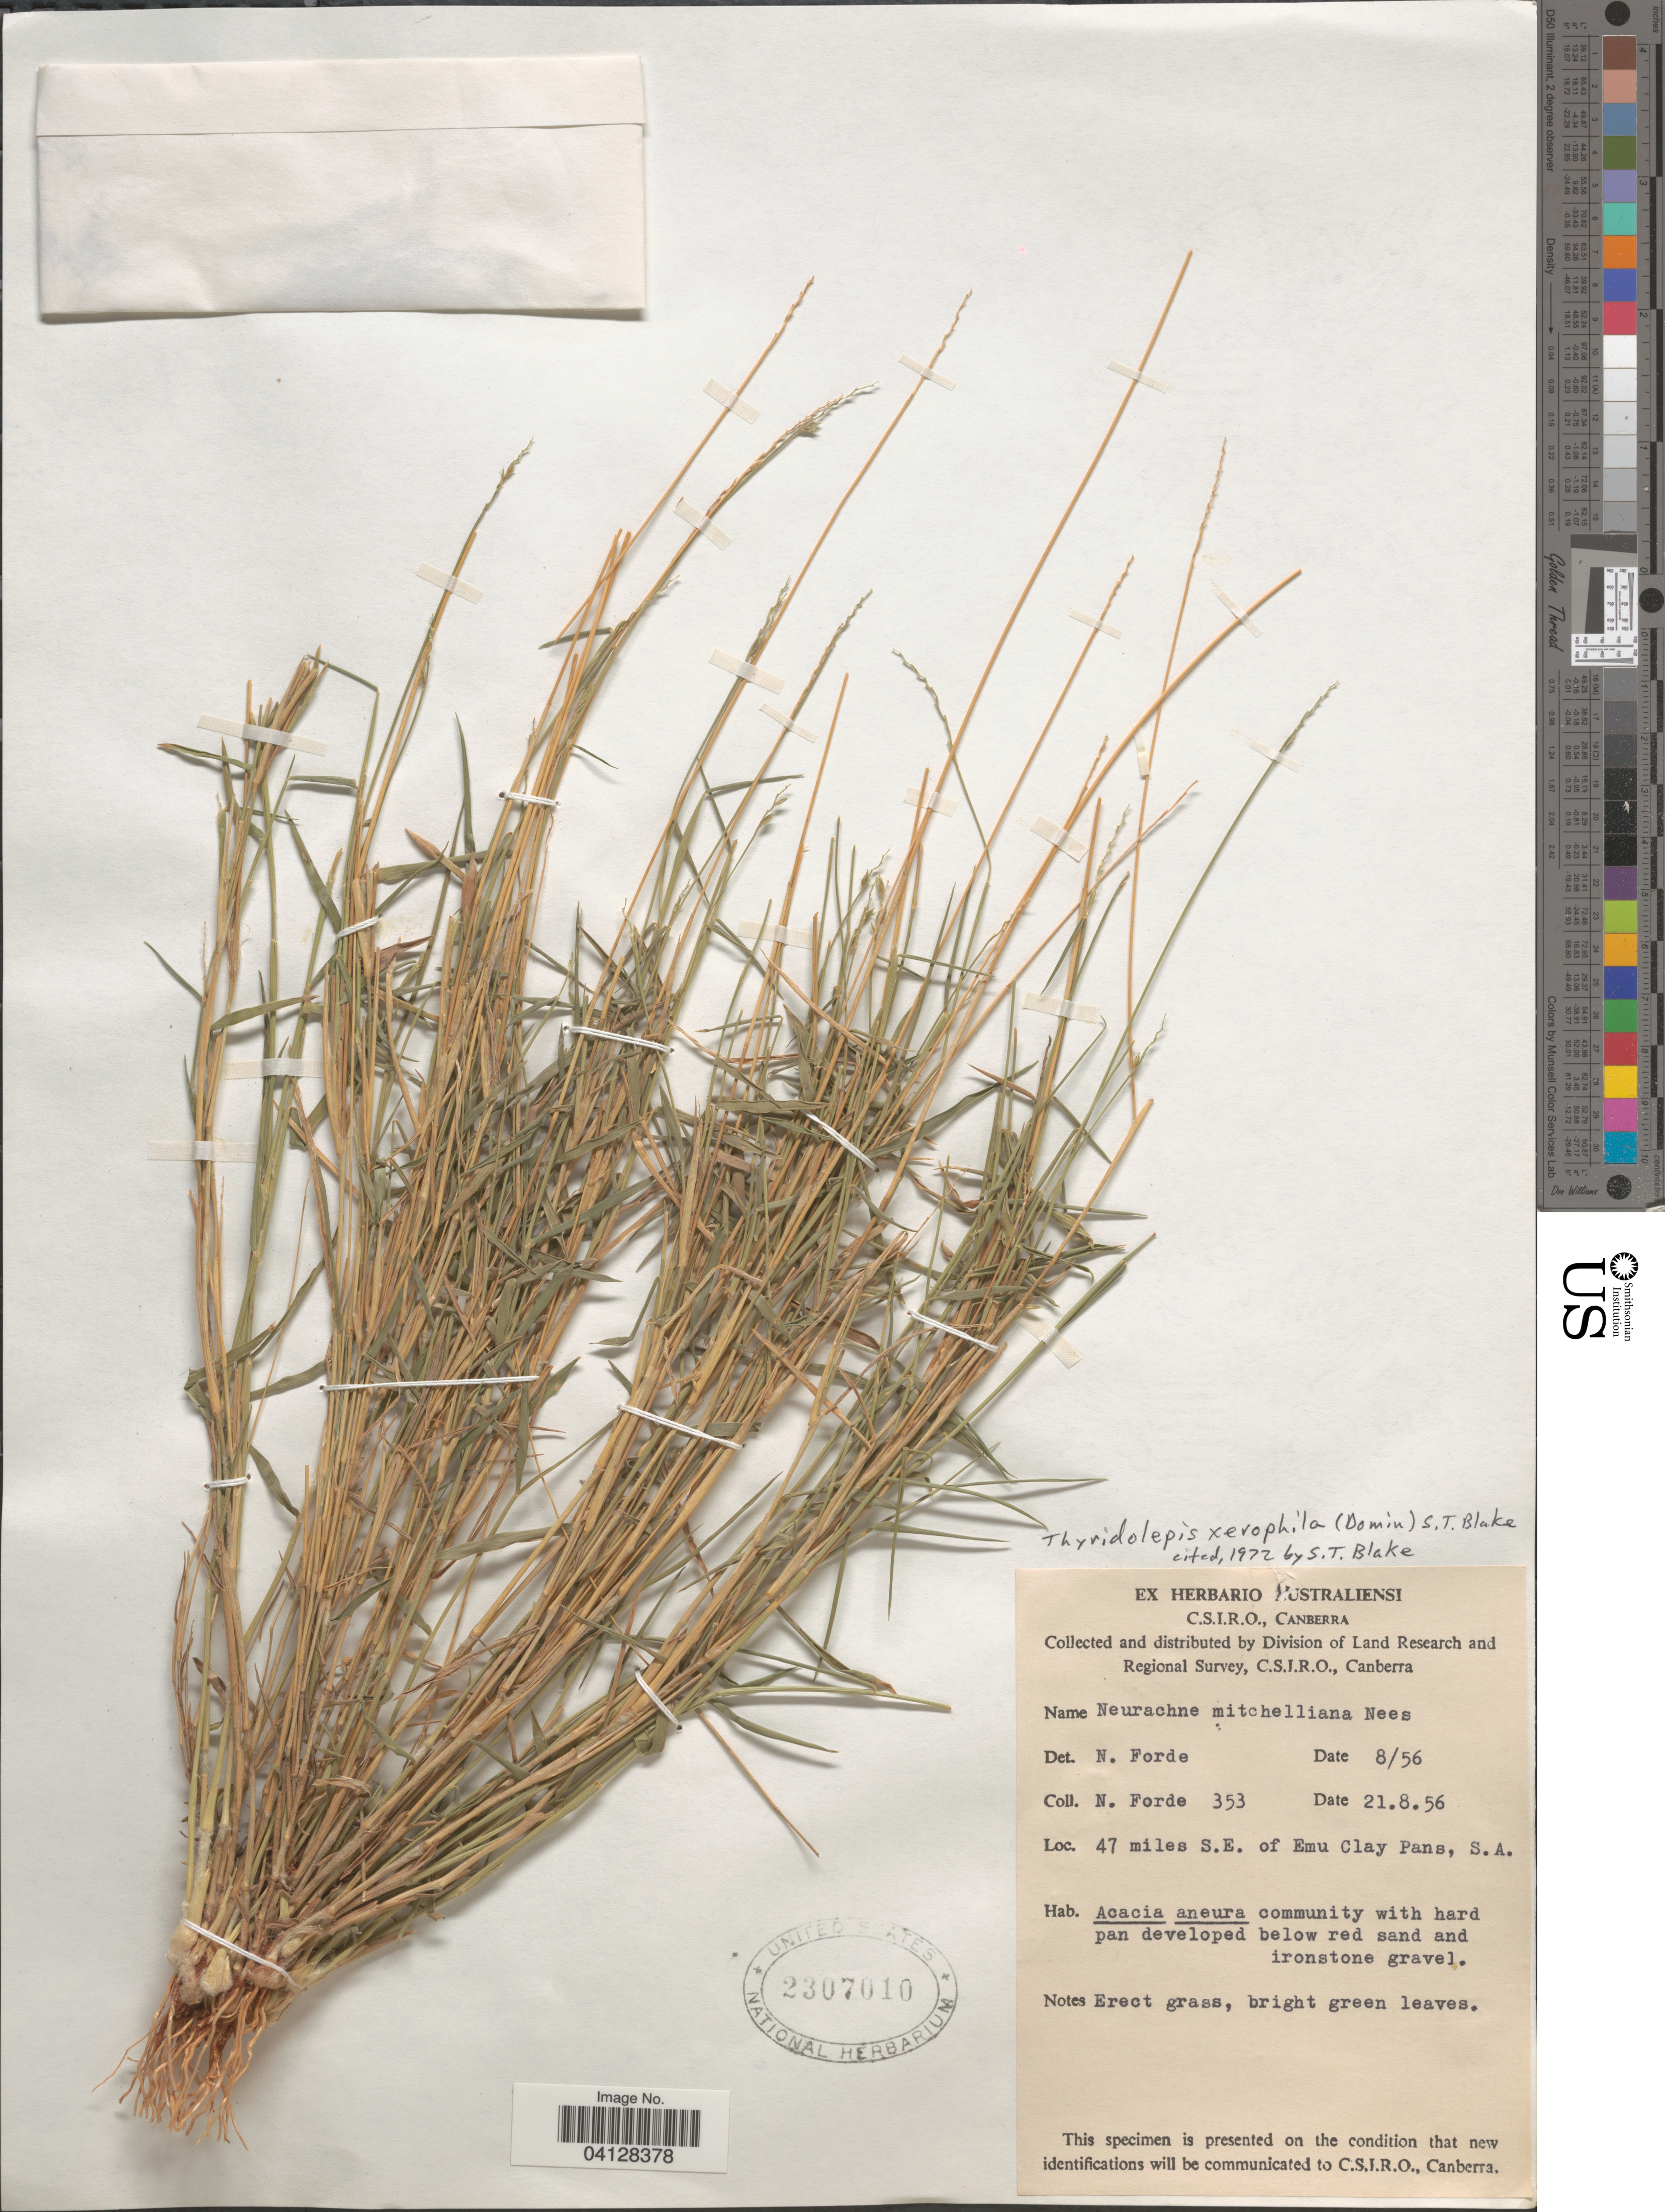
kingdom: Plantae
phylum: Tracheophyta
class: Liliopsida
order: Poales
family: Poaceae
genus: Neurachne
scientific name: Neurachne mitchelliana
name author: Nees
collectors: N. Forde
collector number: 353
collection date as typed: Transcribed d/m/y: 21/8/56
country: Australia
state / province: South Australia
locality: Division of Land Research and Regional Survey, C.S.I.R.O., Canberra. 47 miles S.E. of Emu Clay Pans.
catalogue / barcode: US 2307010